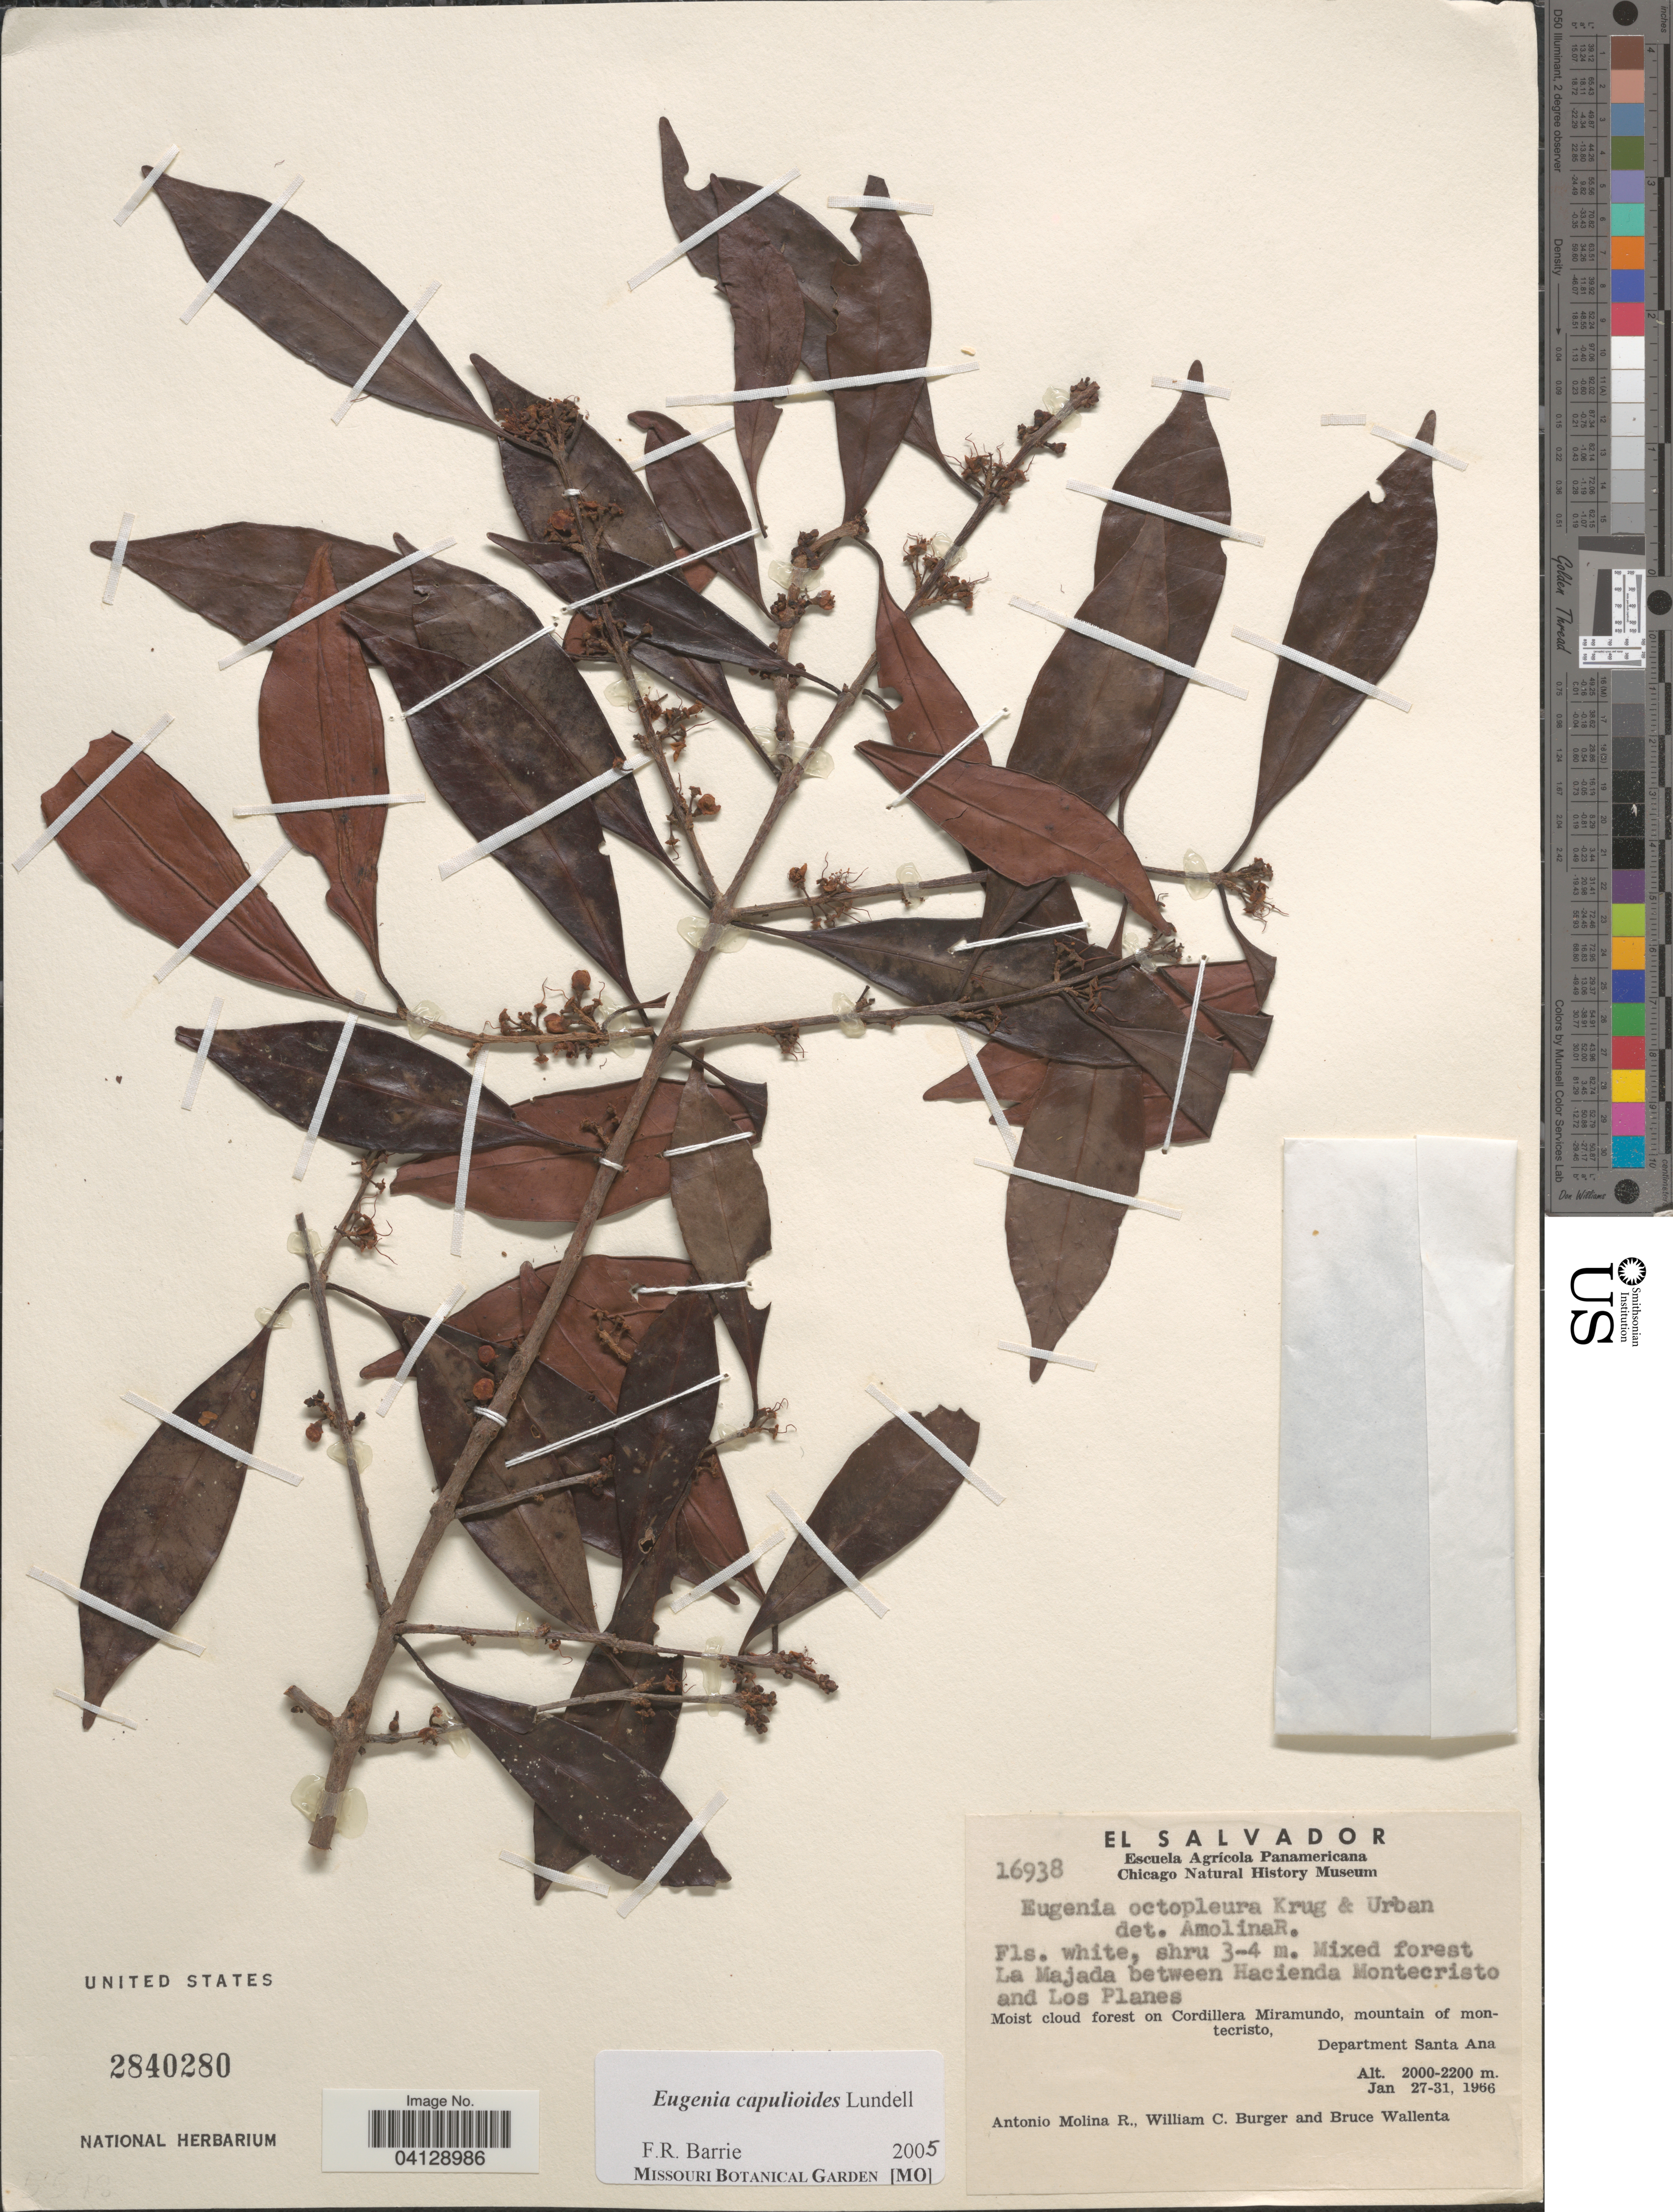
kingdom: Plantae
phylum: Tracheophyta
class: Magnoliopsida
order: Myrtales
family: Myrtaceae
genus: Eugenia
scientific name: Eugenia capulioides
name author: Lundell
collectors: A. Molina R., W. Burger & B. Wallenta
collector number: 16938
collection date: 1966-01-27/1966-01-31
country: El Salvador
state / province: Santa Ana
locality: Mixed forest La Majada between Hacienda Montecristo and Los Planes. Moist cloud forest on Cordillera Miramundo, mountain of montecristo, Department Santa Ana.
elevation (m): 2000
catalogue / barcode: US 2840280